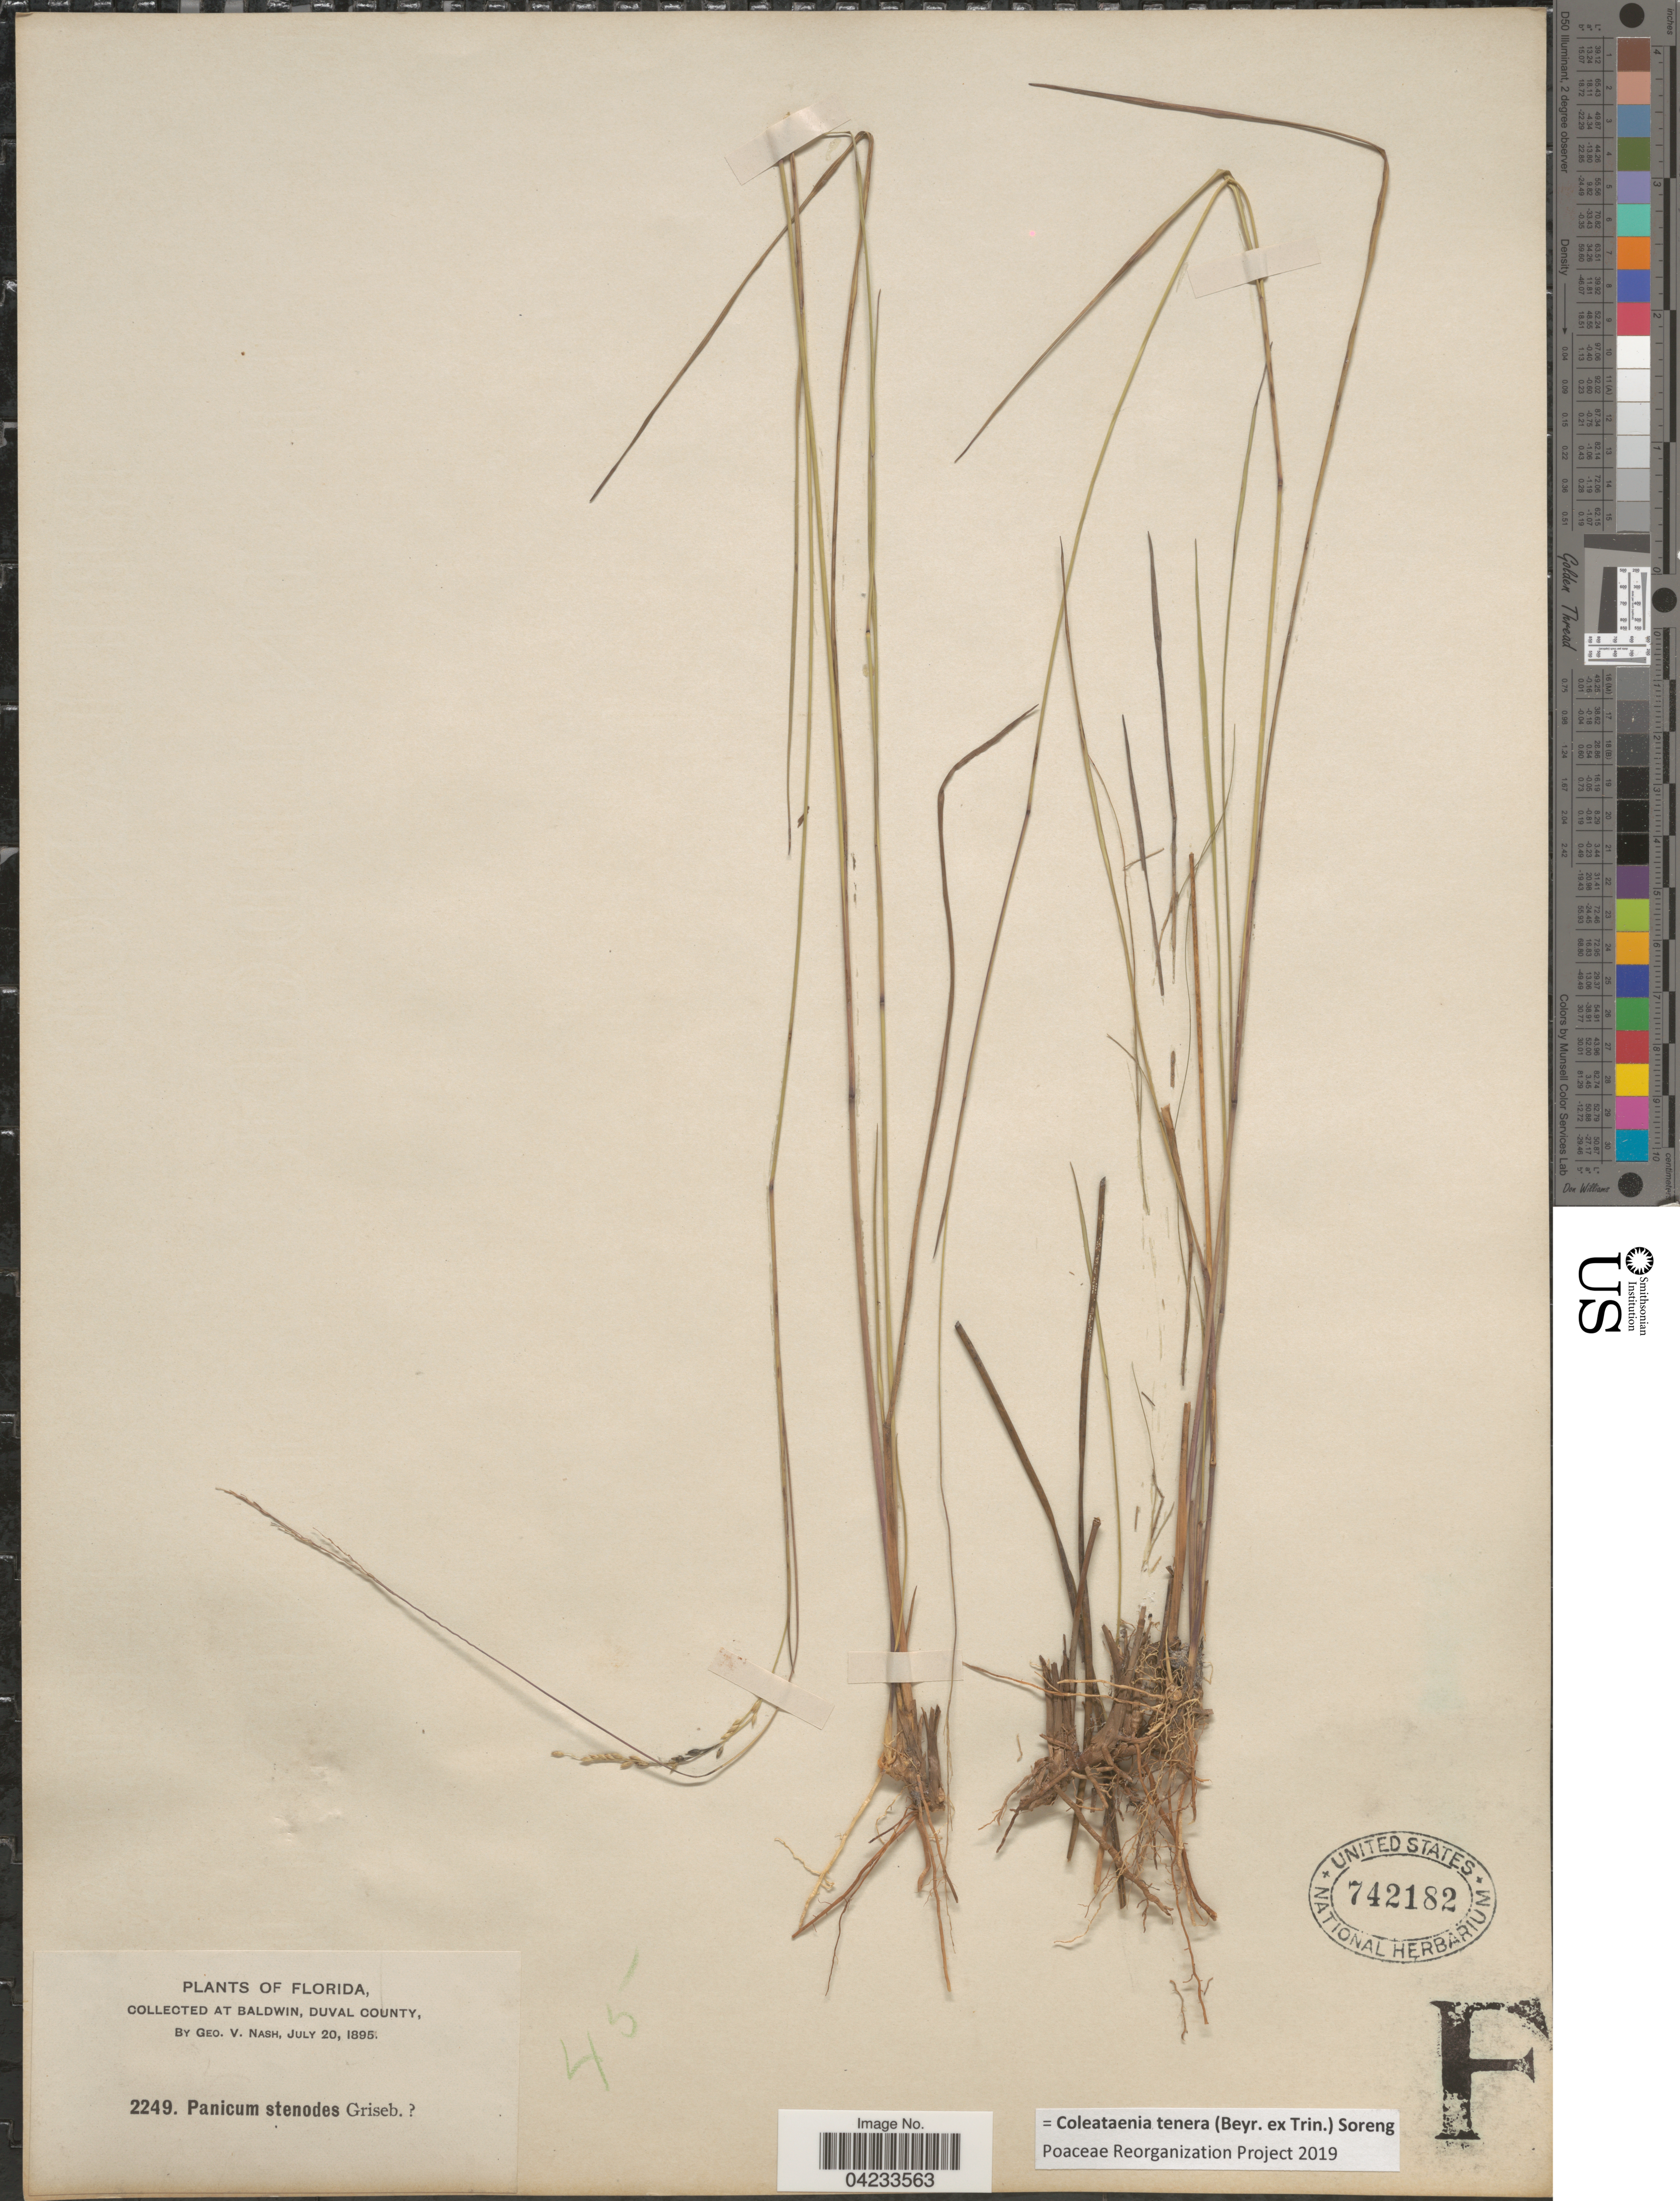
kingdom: Plantae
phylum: Tracheophyta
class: Liliopsida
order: Poales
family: Poaceae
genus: Coleataenia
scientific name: Coleataenia tenera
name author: (Beyr. ex Trin.) Soreng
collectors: G. V. Nash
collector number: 2249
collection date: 1895-07-20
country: United States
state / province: Florida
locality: At Baldwin, Duval County.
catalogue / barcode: US 742182